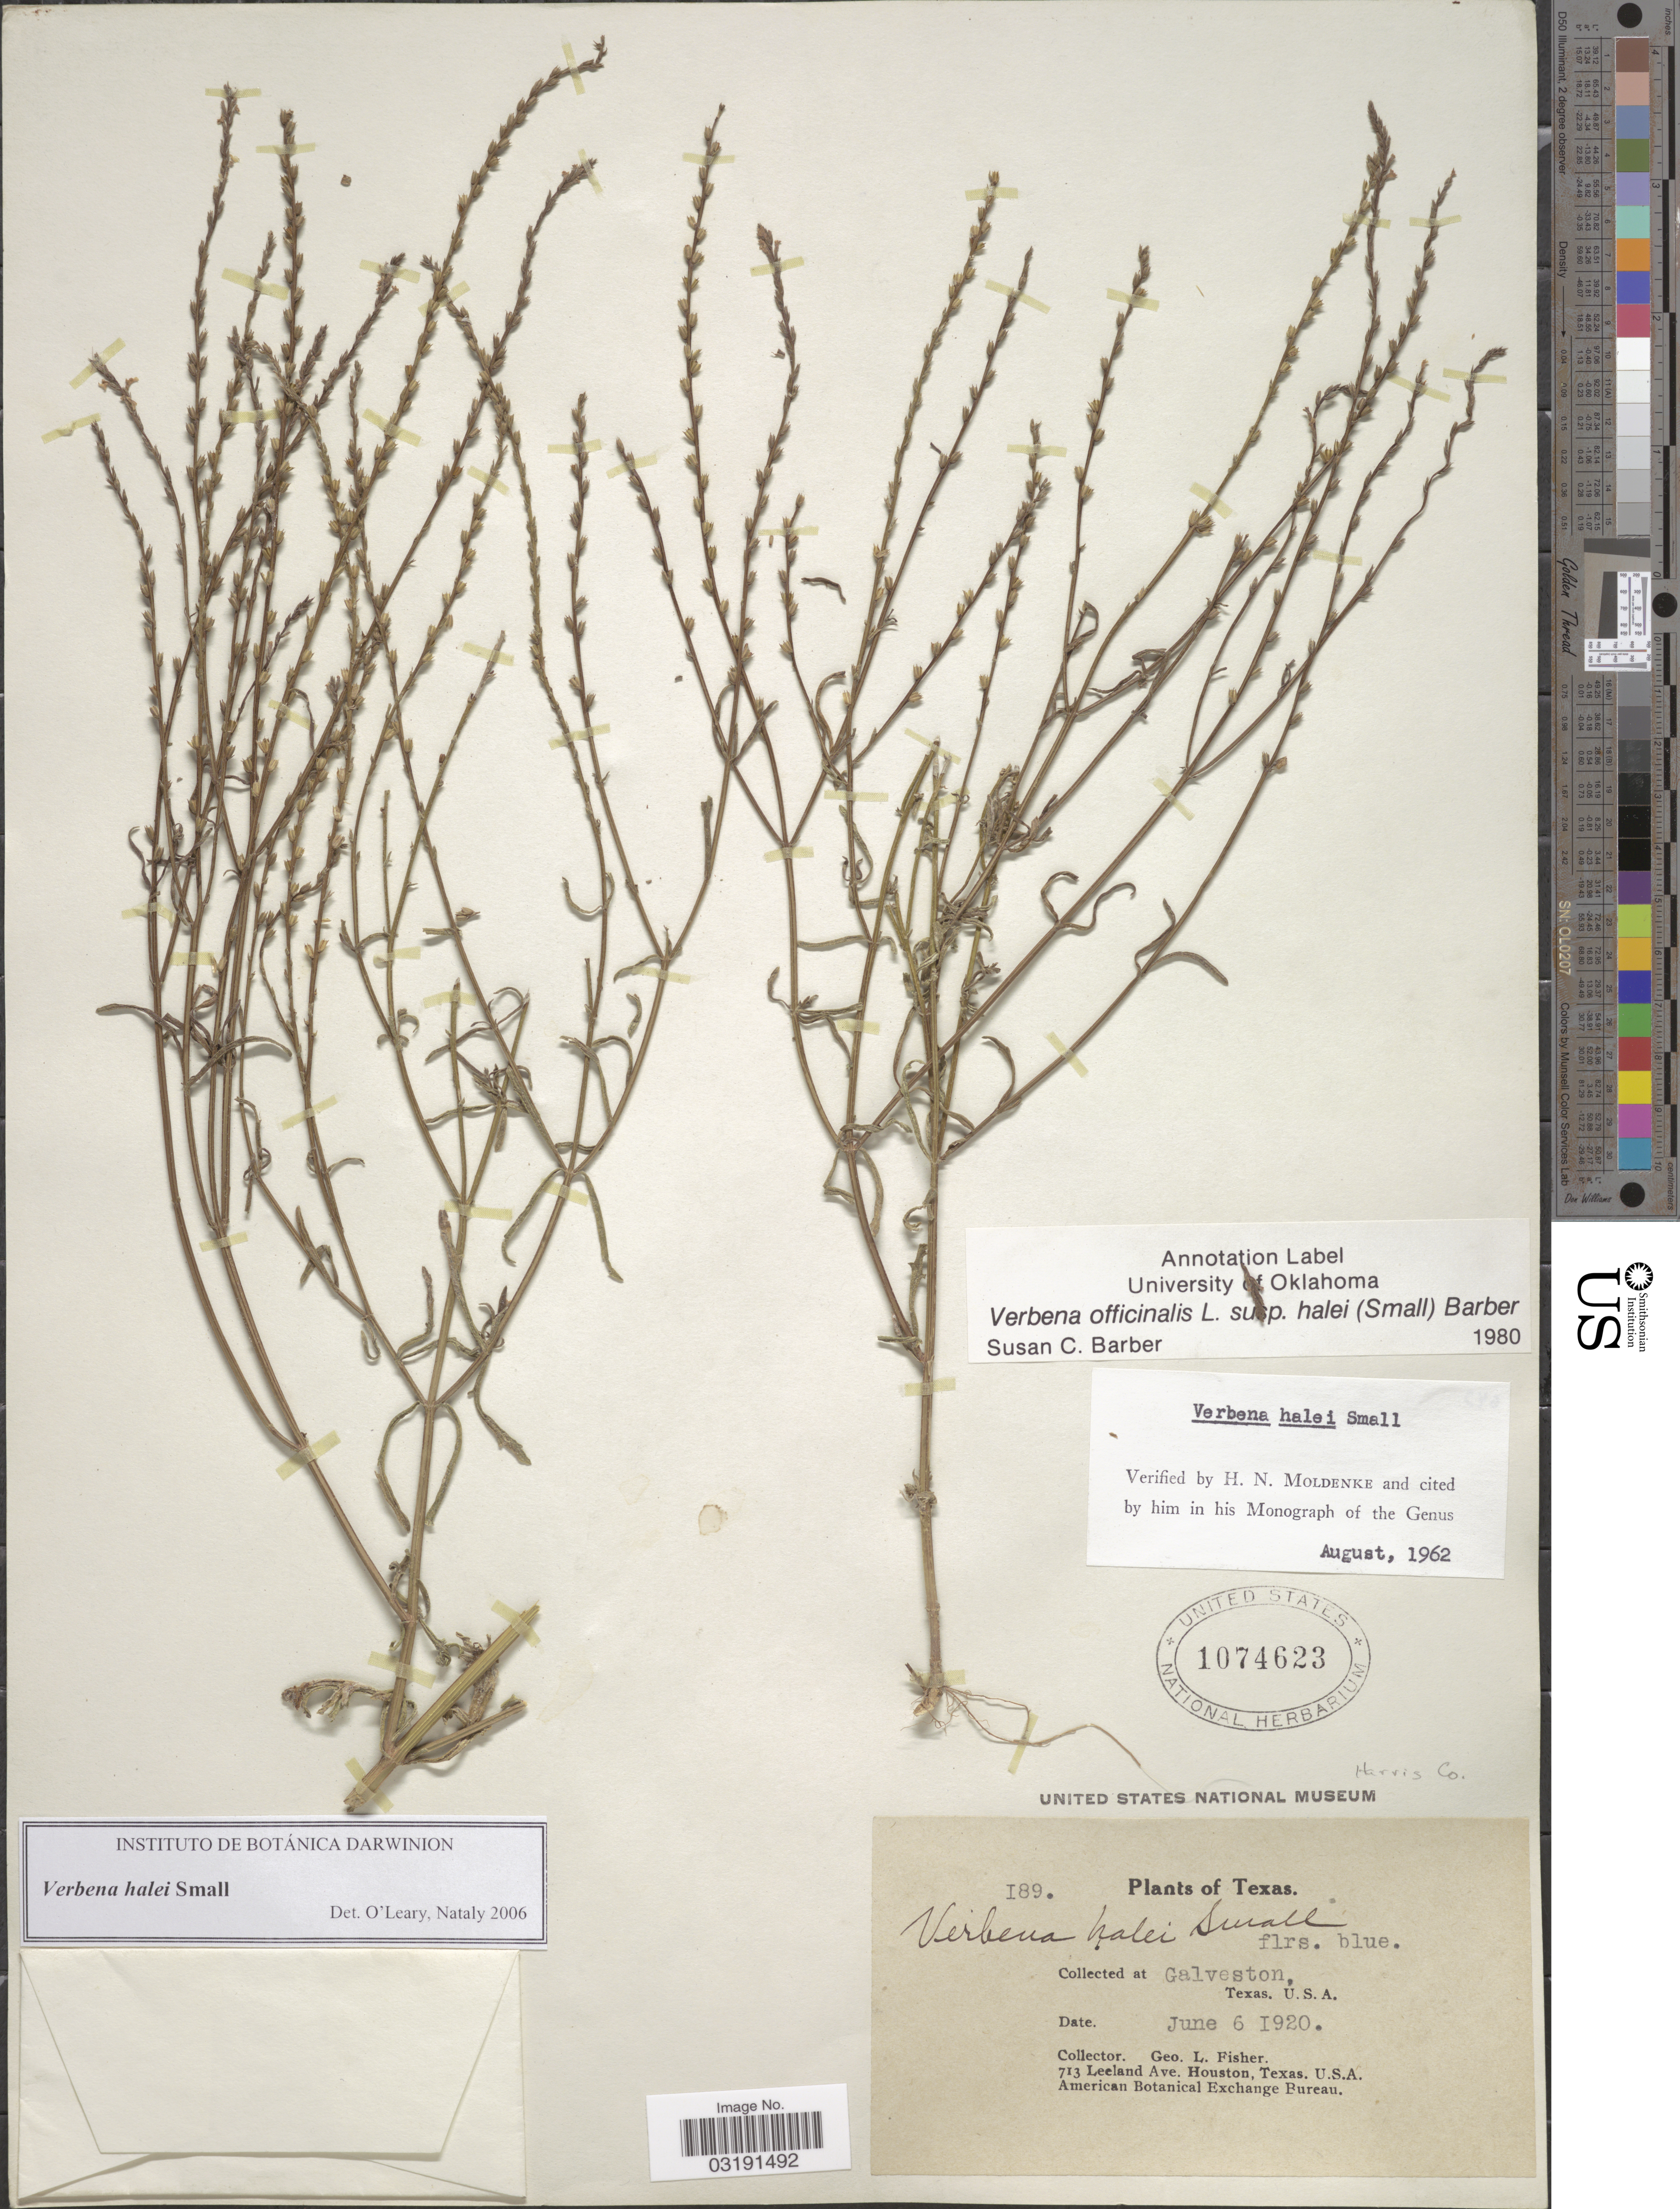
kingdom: Plantae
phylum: Tracheophyta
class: Magnoliopsida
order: Lamiales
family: Verbenaceae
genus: Verbena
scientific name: Verbena halei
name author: Small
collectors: G. L. Fisher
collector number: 189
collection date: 1920-06-06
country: United States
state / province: Texas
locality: Galveston, Harris Co.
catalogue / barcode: US 1074623